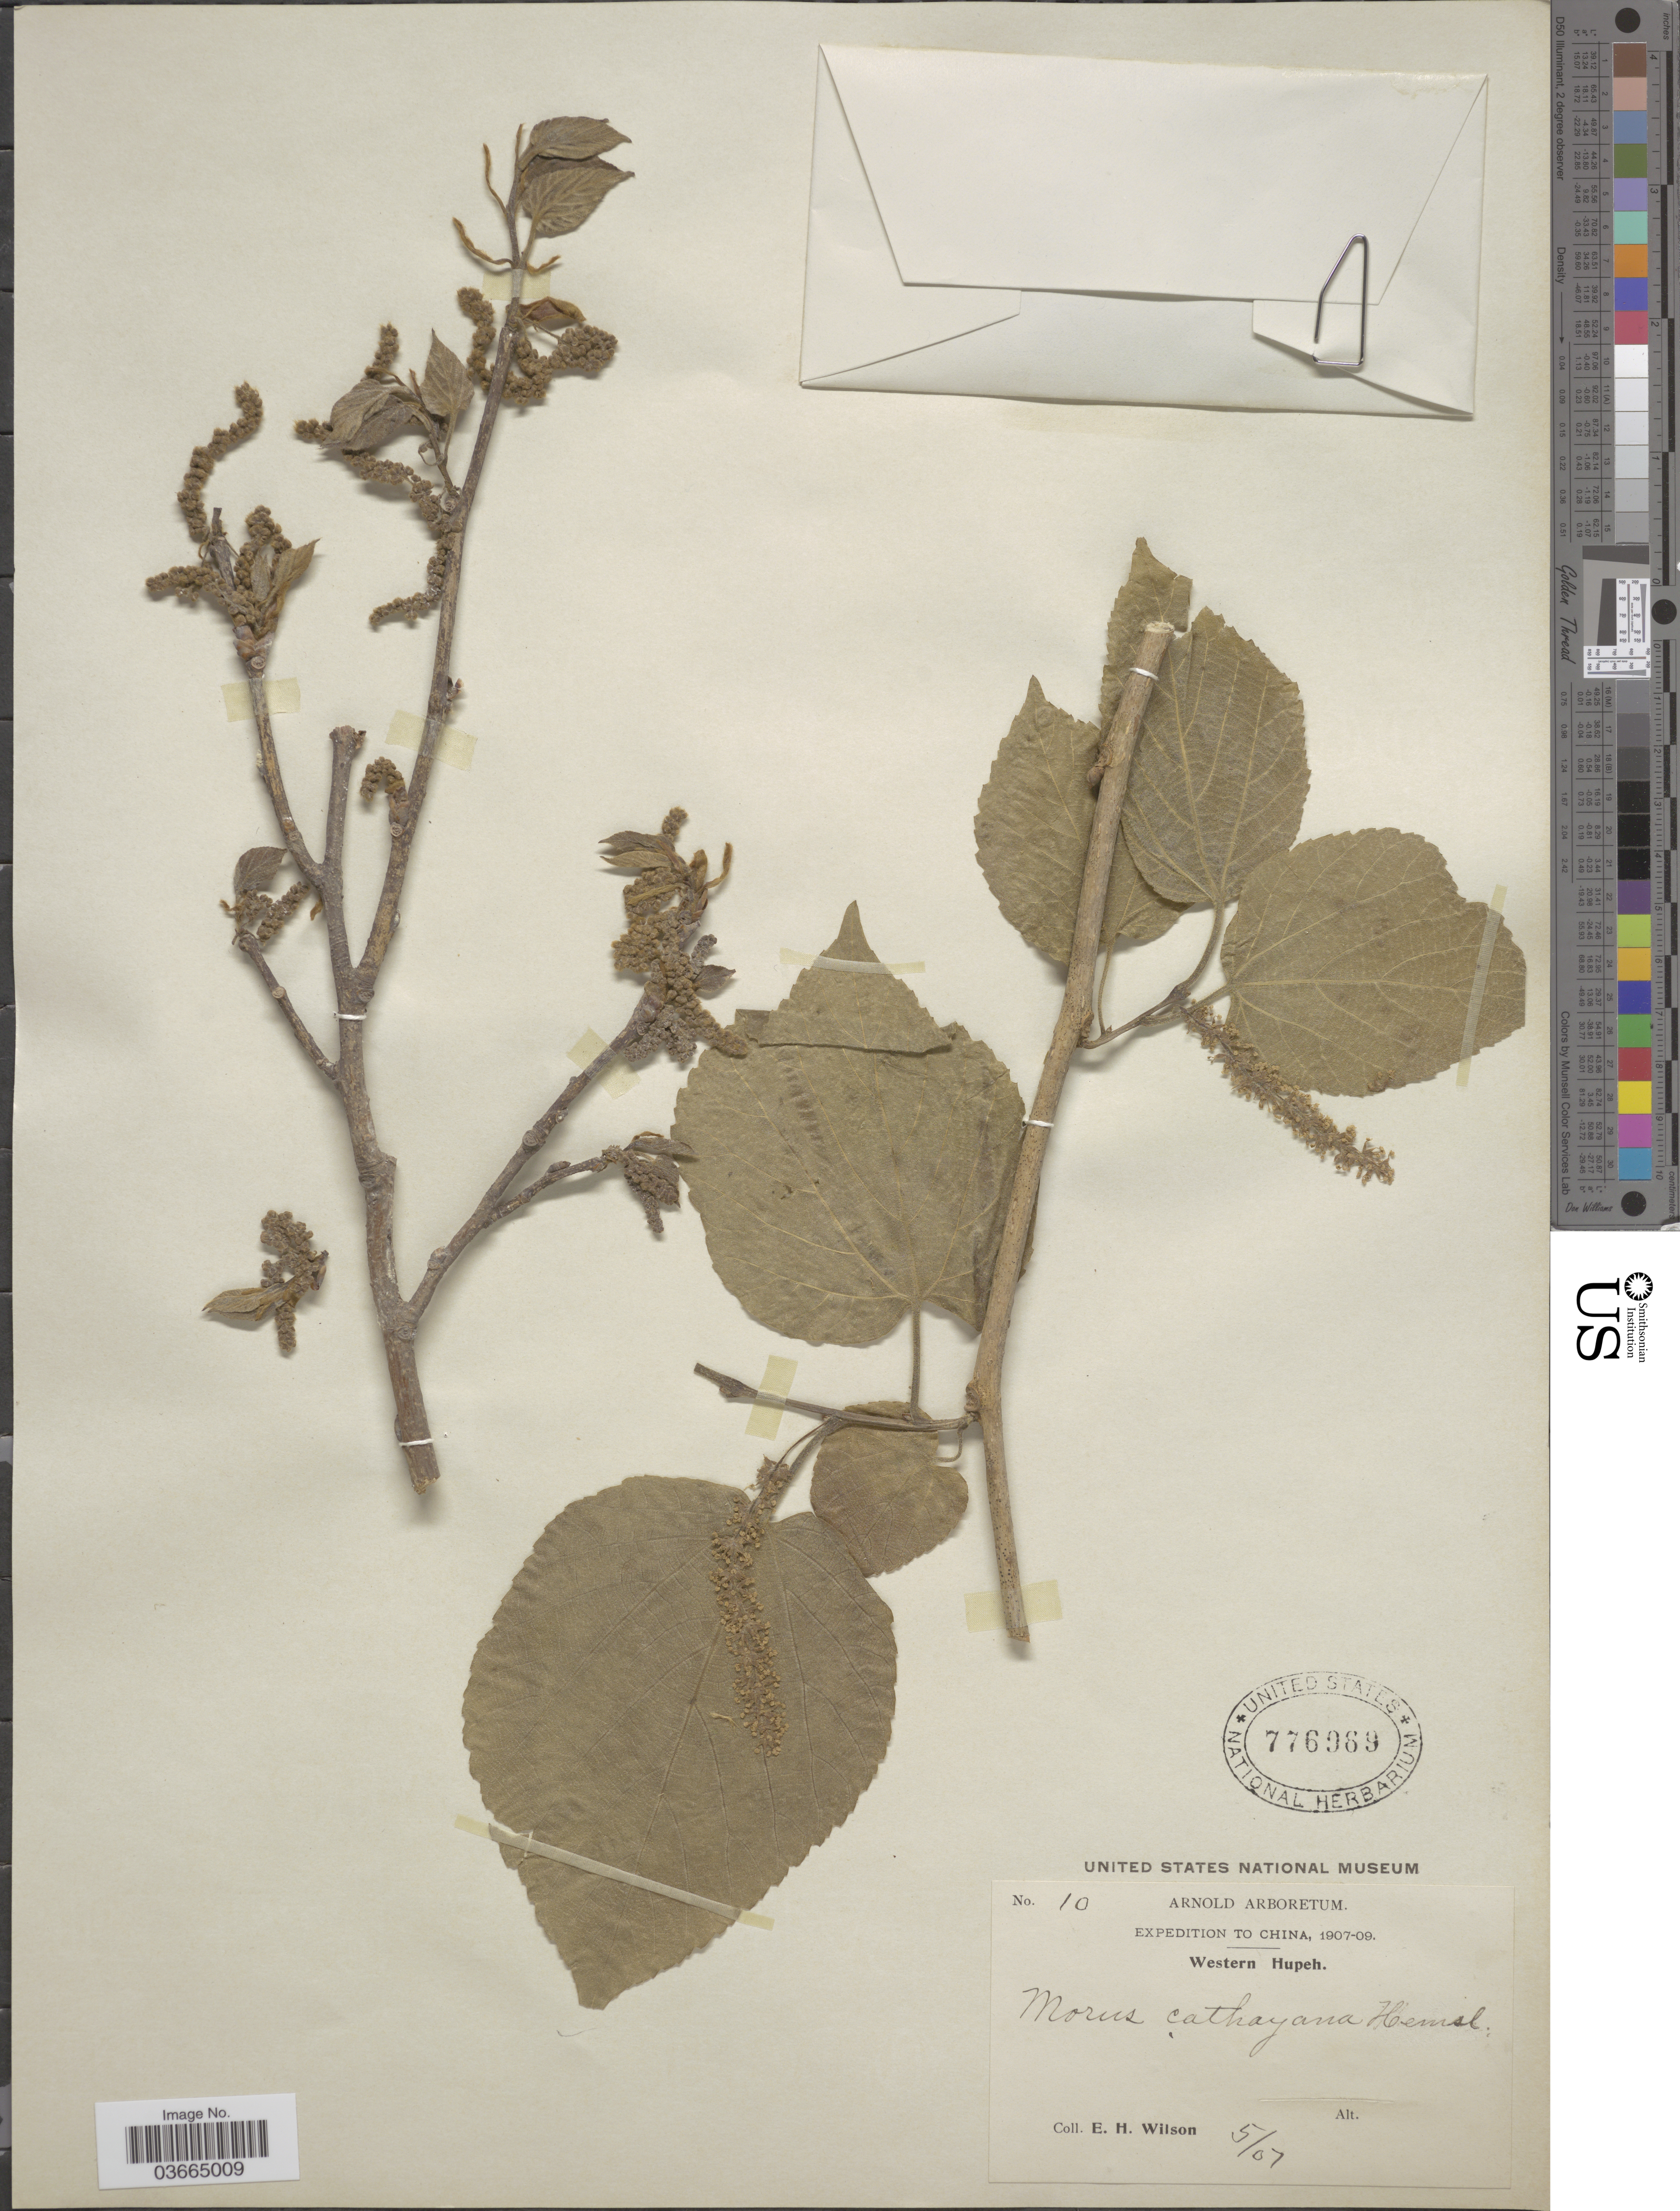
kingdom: Plantae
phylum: Tracheophyta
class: Magnoliopsida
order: Rosales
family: Moraceae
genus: Morus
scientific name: Morus cathayana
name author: Hemsl.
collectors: E. Wilson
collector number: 10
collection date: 1907-05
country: China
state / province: Hubei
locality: Western Hupeh.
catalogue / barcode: US 776989